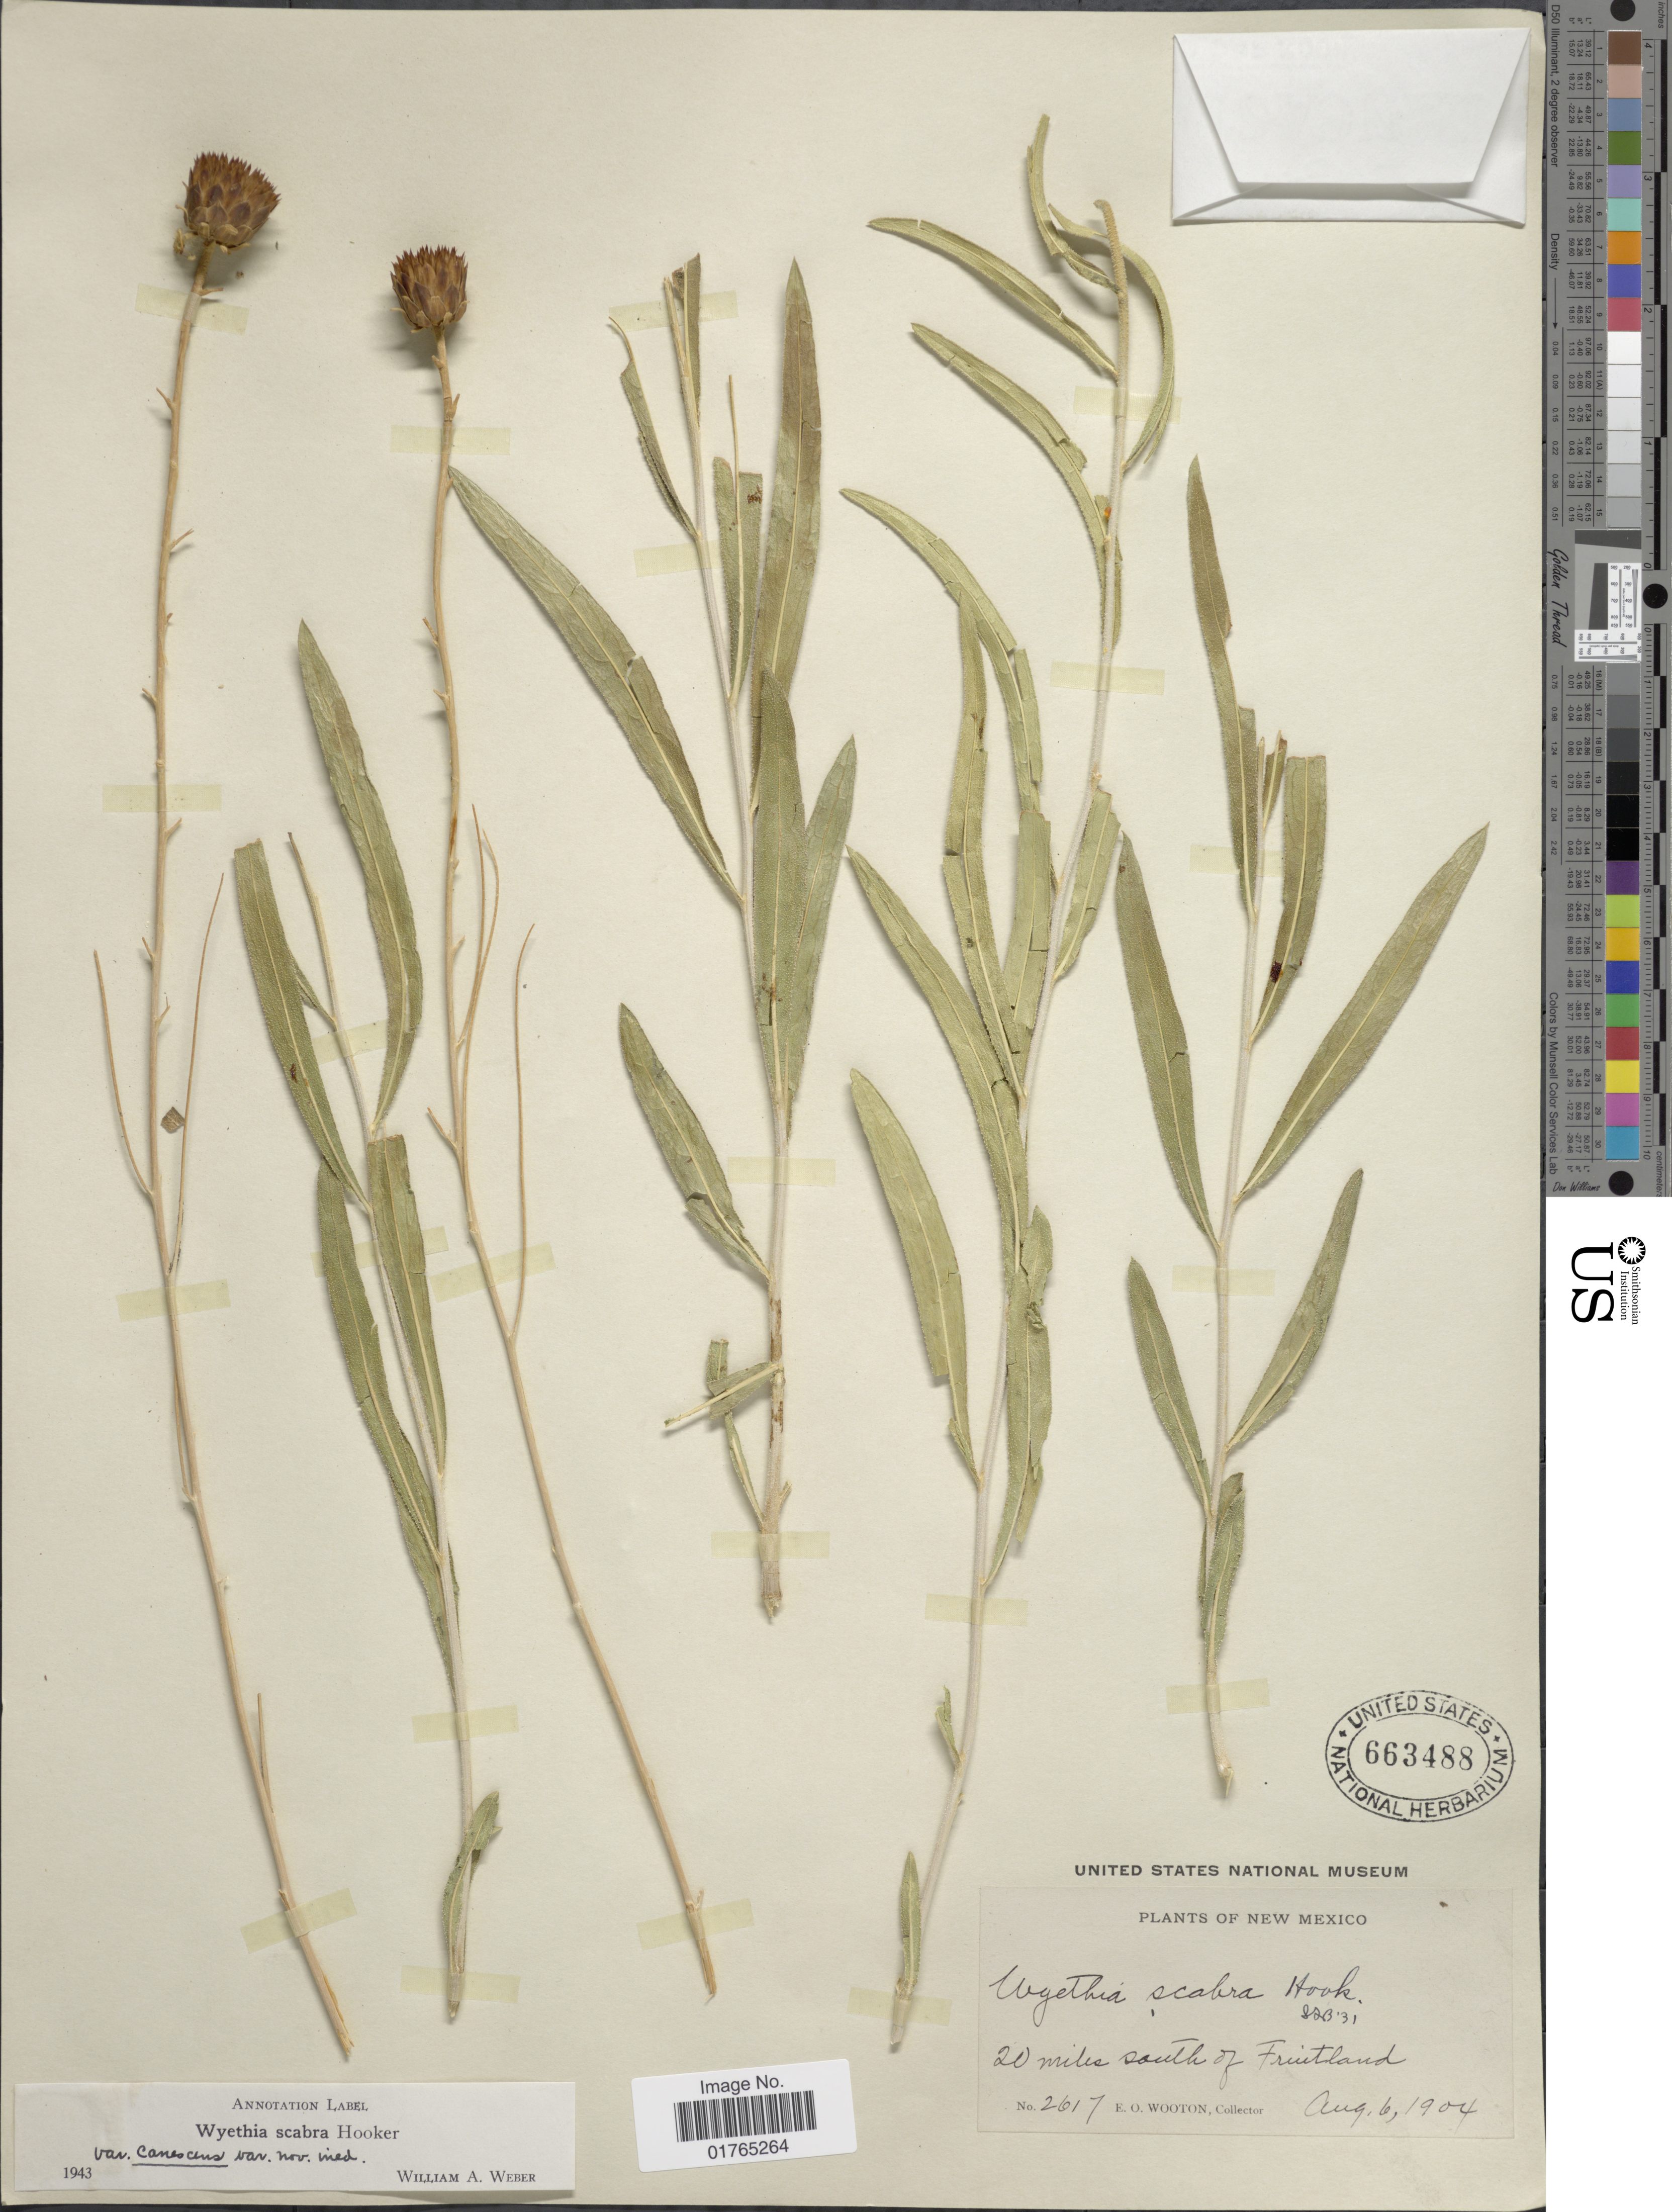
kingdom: Plantae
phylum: Tracheophyta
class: Magnoliopsida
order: Asterales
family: Asteraceae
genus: Wyethia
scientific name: Wyethia scabra var. canescens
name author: W.A. Weber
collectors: E. O. Wooton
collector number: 2617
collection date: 1904-08-06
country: United States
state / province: New Mexico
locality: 20 miles south of Fruitland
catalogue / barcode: US 663488